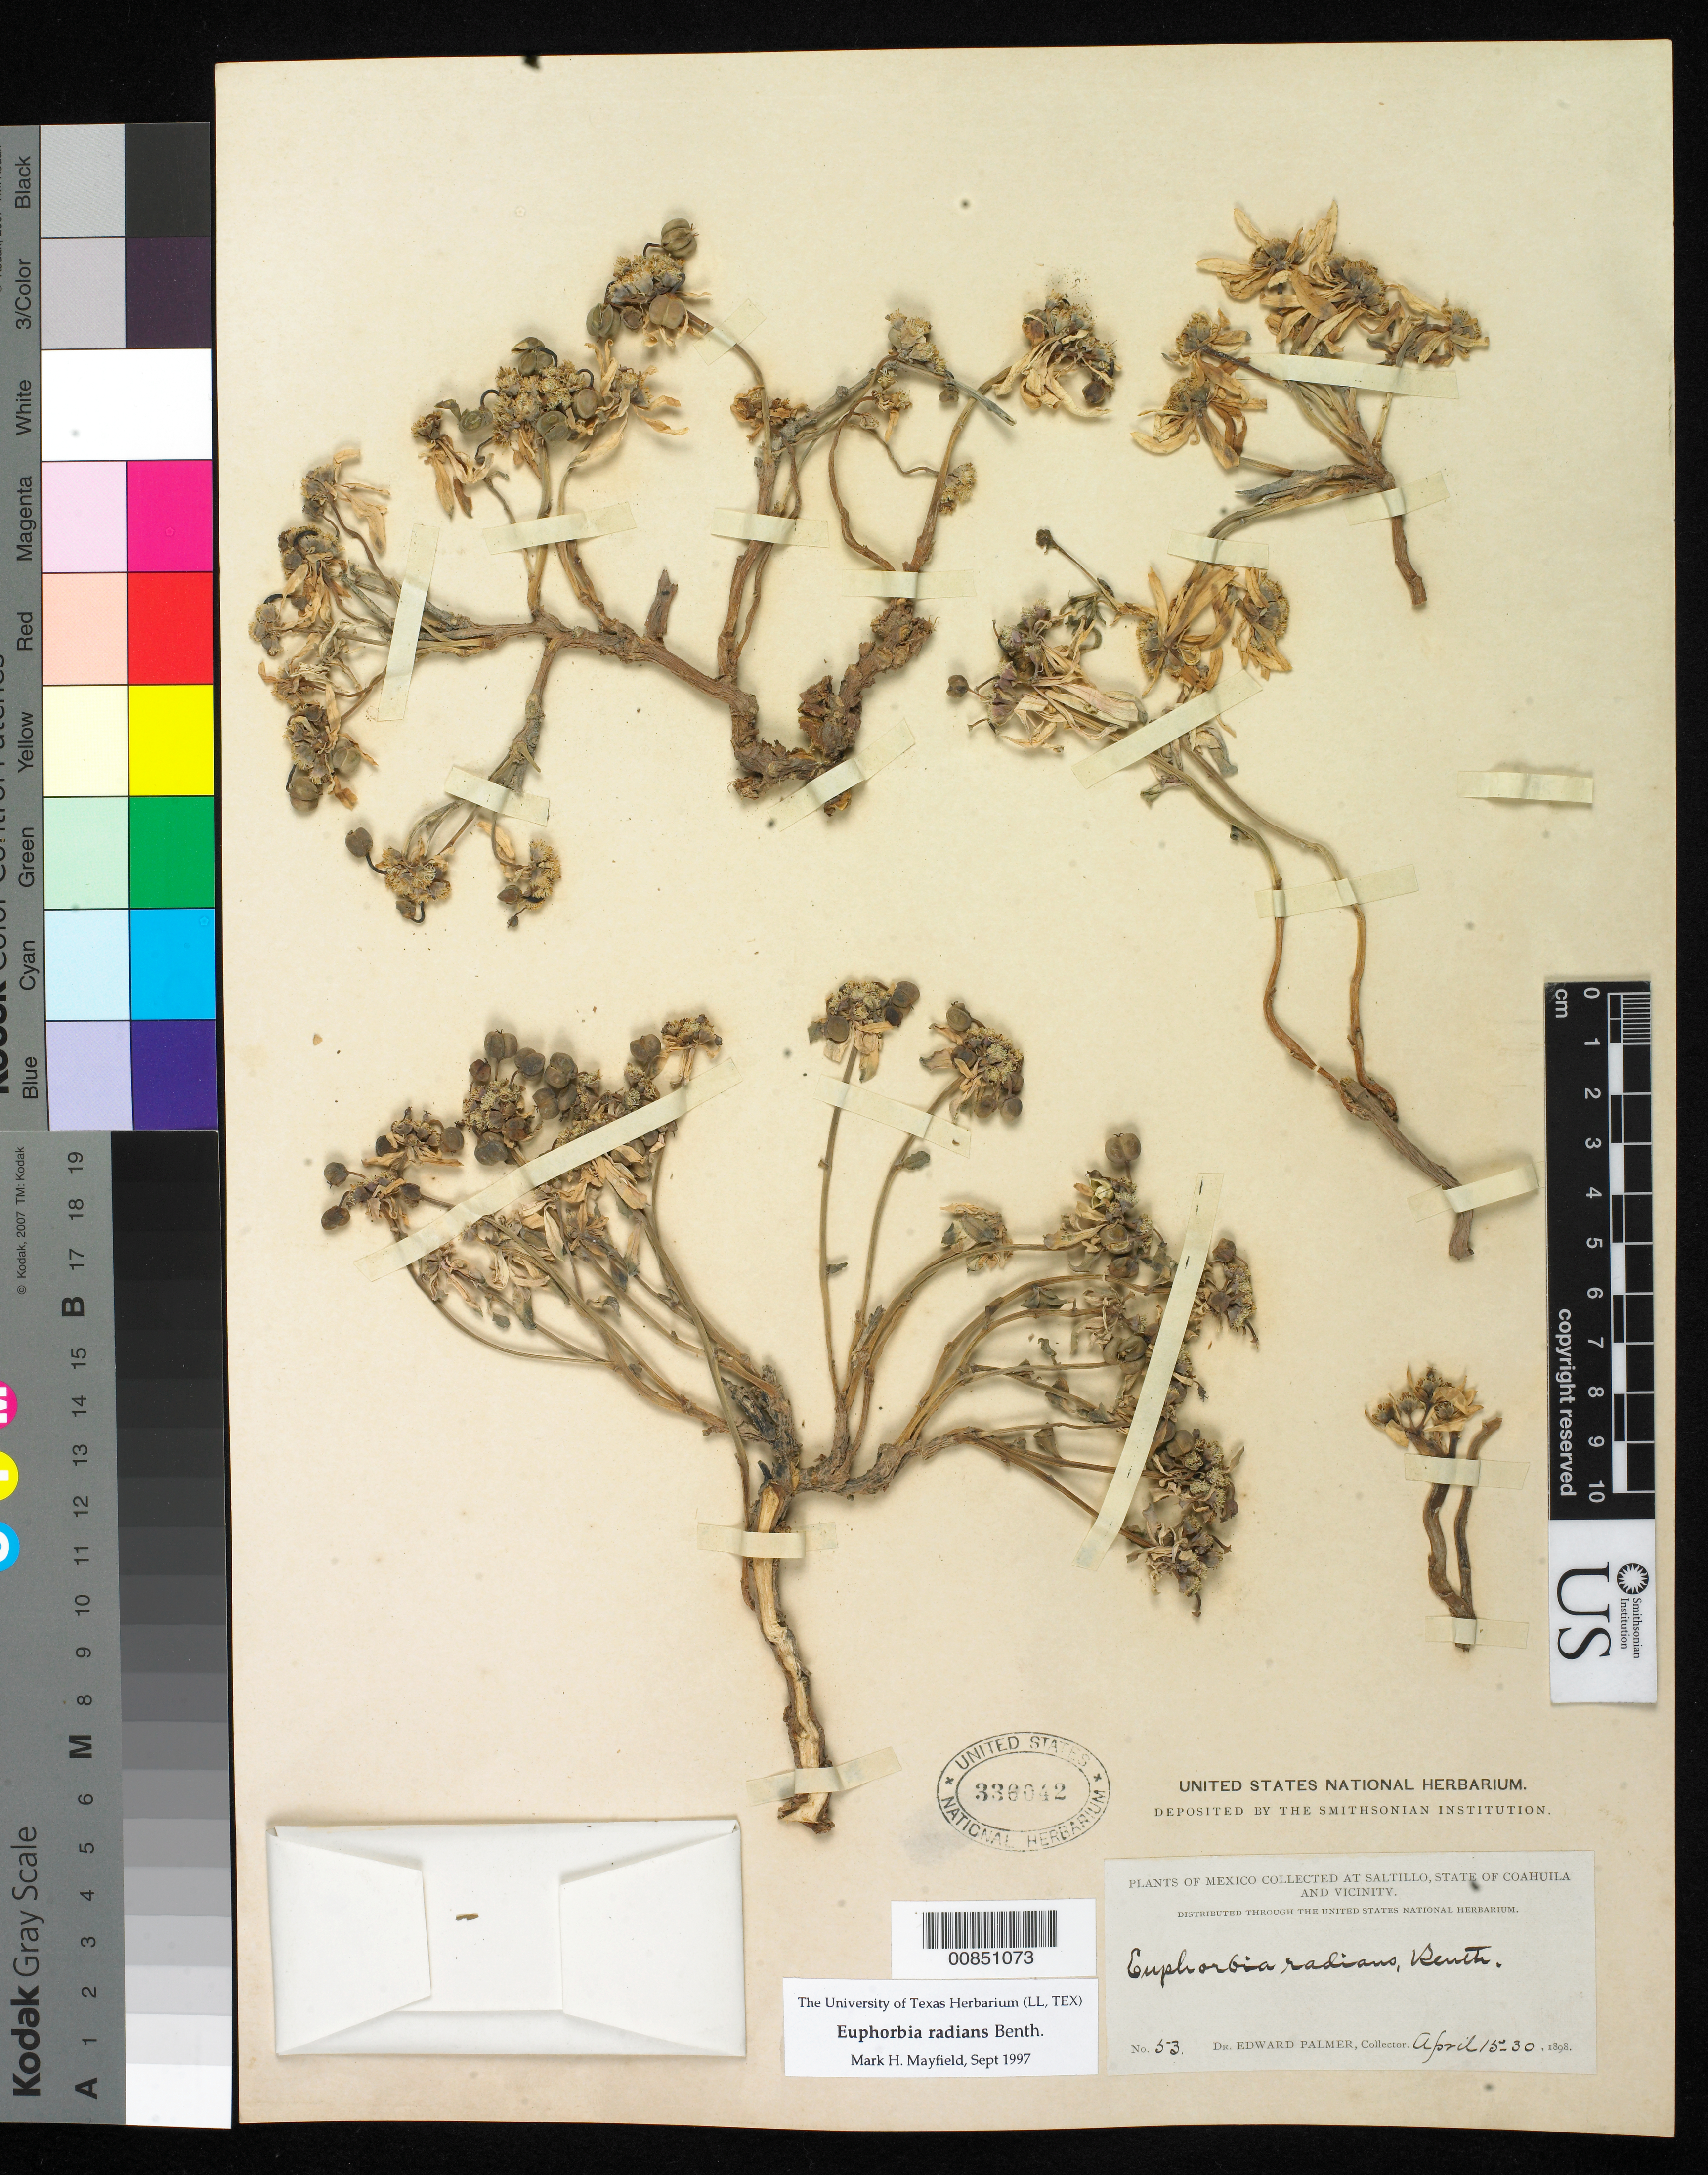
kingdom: Plantae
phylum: Tracheophyta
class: Magnoliopsida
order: Malpighiales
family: Euphorbiaceae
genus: Euphorbia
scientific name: Euphorbia radians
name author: Benth.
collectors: E. Palmer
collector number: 53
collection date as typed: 15 Apr 1898 to 30 Apr 1898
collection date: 1898-04-15/1898-04-30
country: Mexico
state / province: Coahuila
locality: Saltillo, Coahuila and vicinity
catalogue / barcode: US 336042